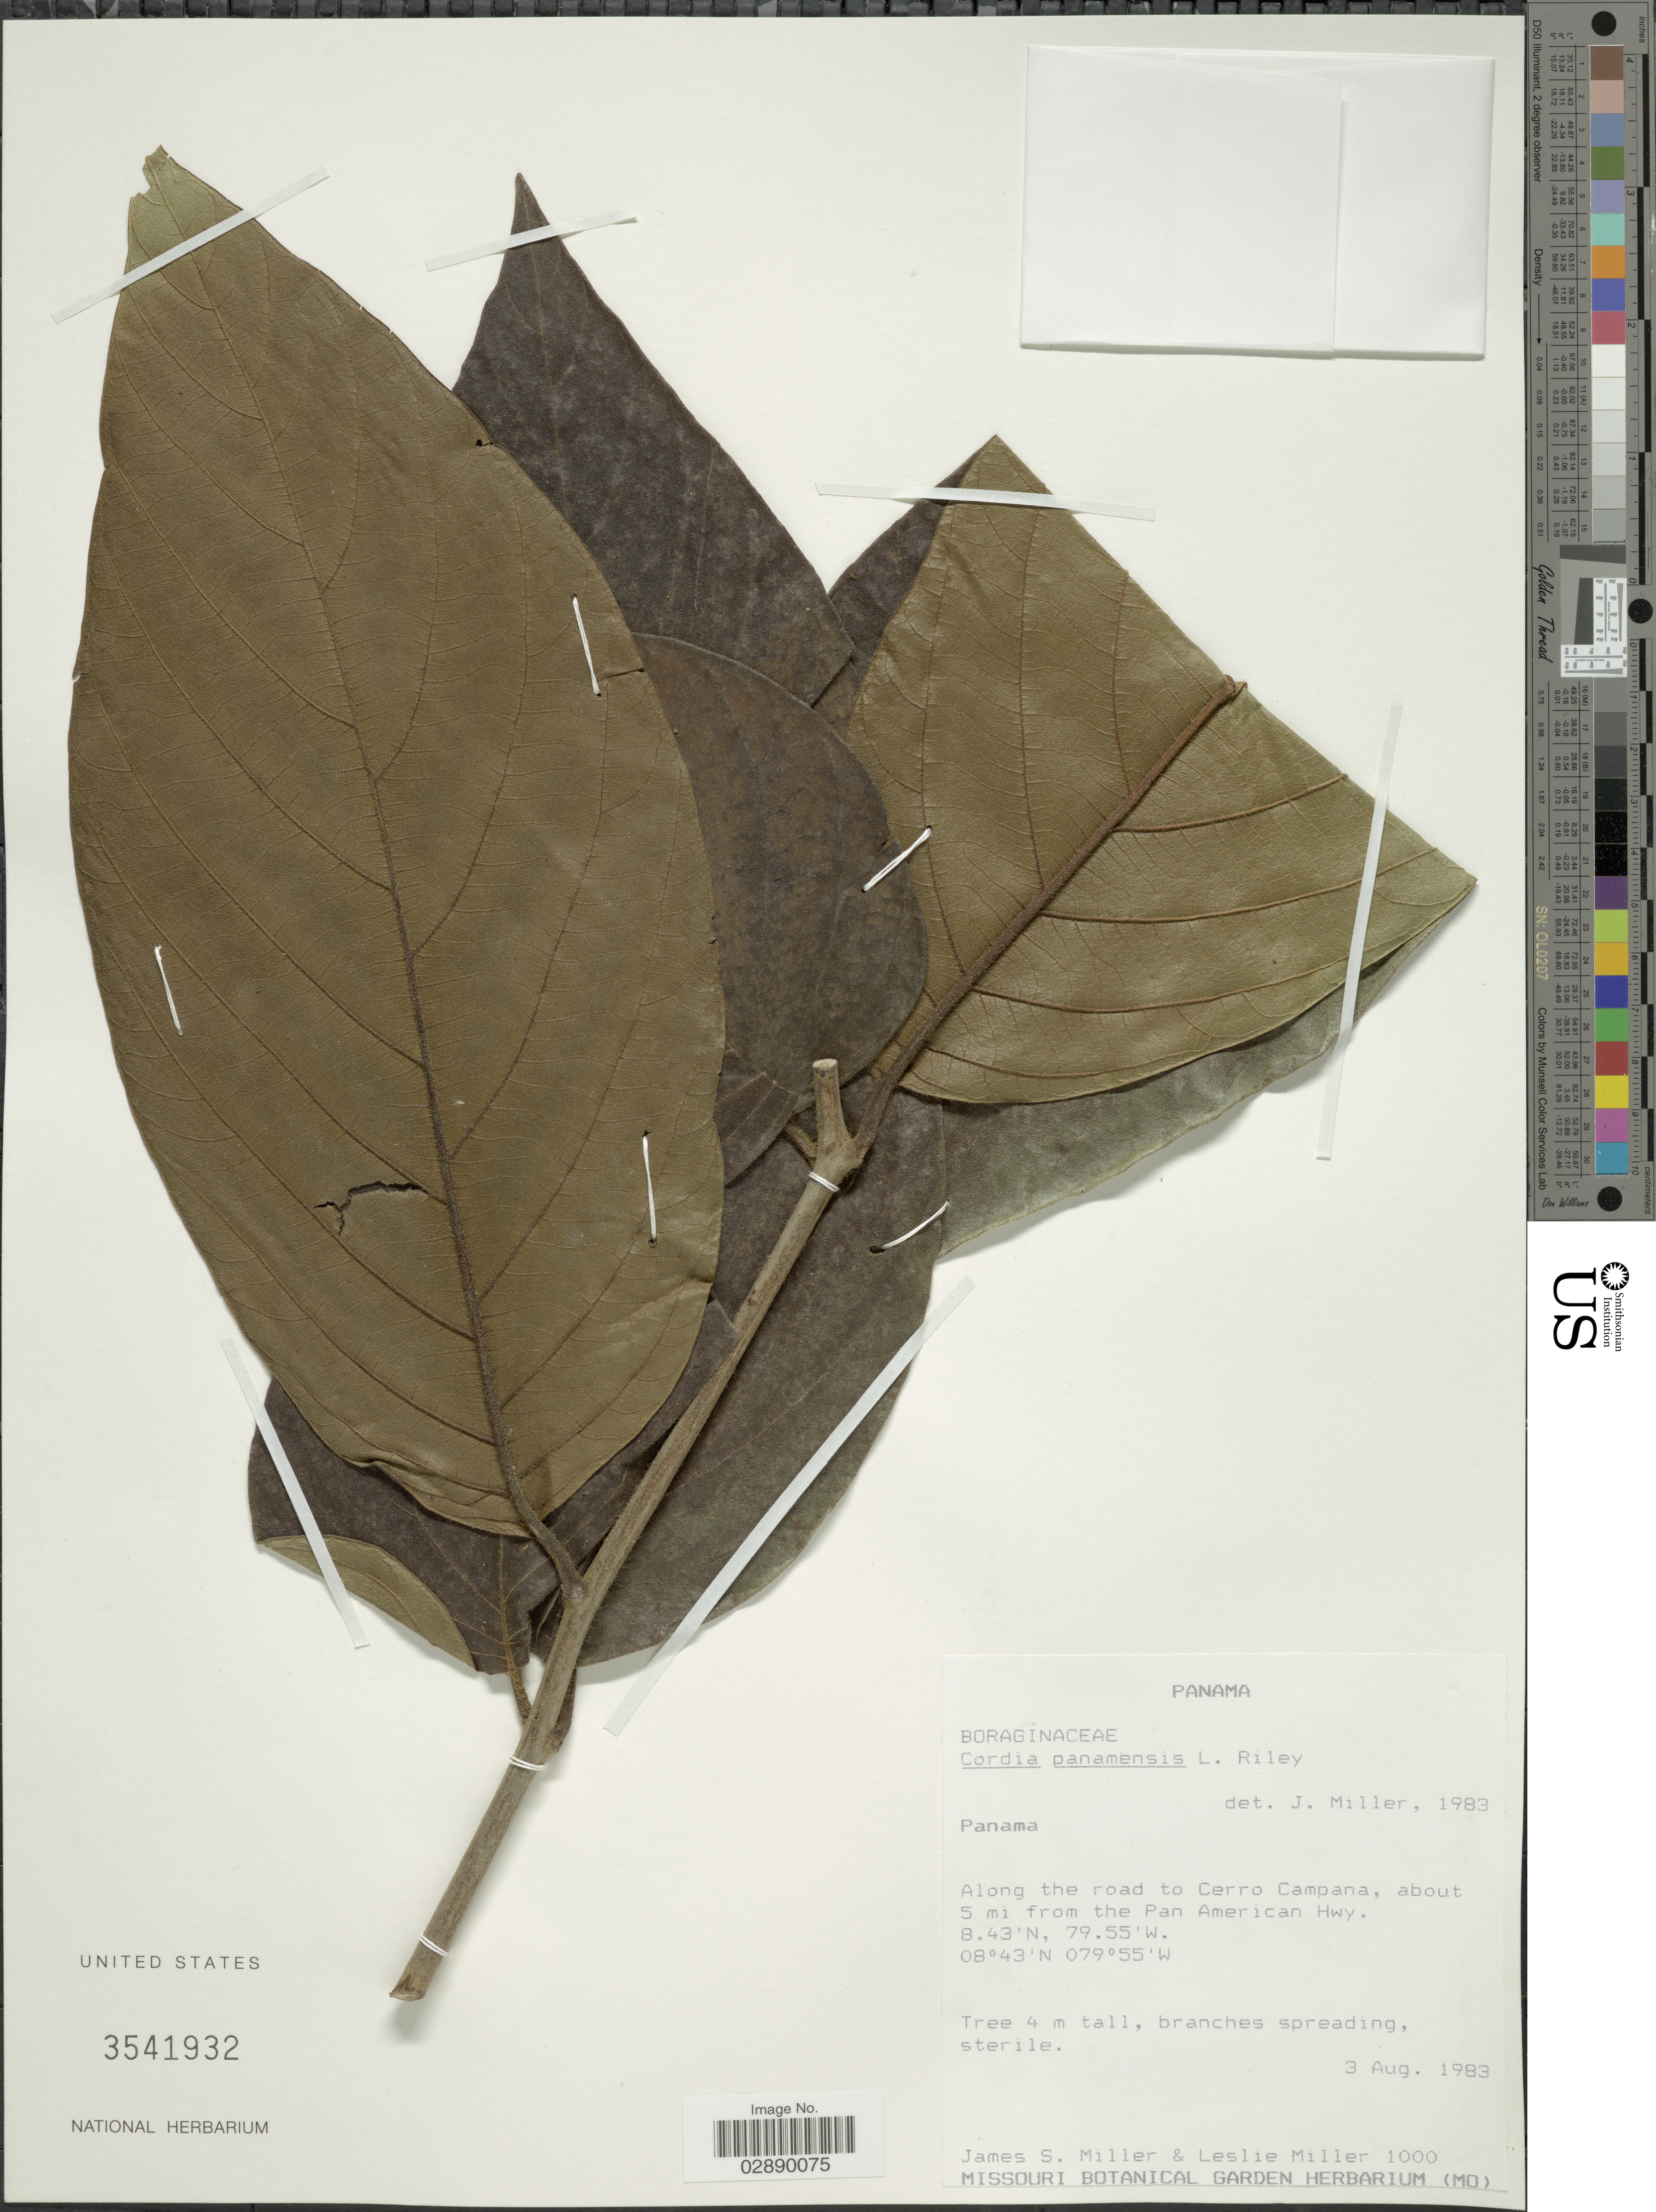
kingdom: Plantae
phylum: Tracheophyta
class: Magnoliopsida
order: Boraginales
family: Cordiaceae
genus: Cordia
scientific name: Cordia panamensis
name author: L. Riley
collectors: J. S. Miller & L. A. Miller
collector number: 1000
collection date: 1983-08-03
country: Panama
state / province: Panamá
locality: Along the road to Cerro Campana, about 5 mi from the Pan American Hwy.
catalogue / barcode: US 3541932